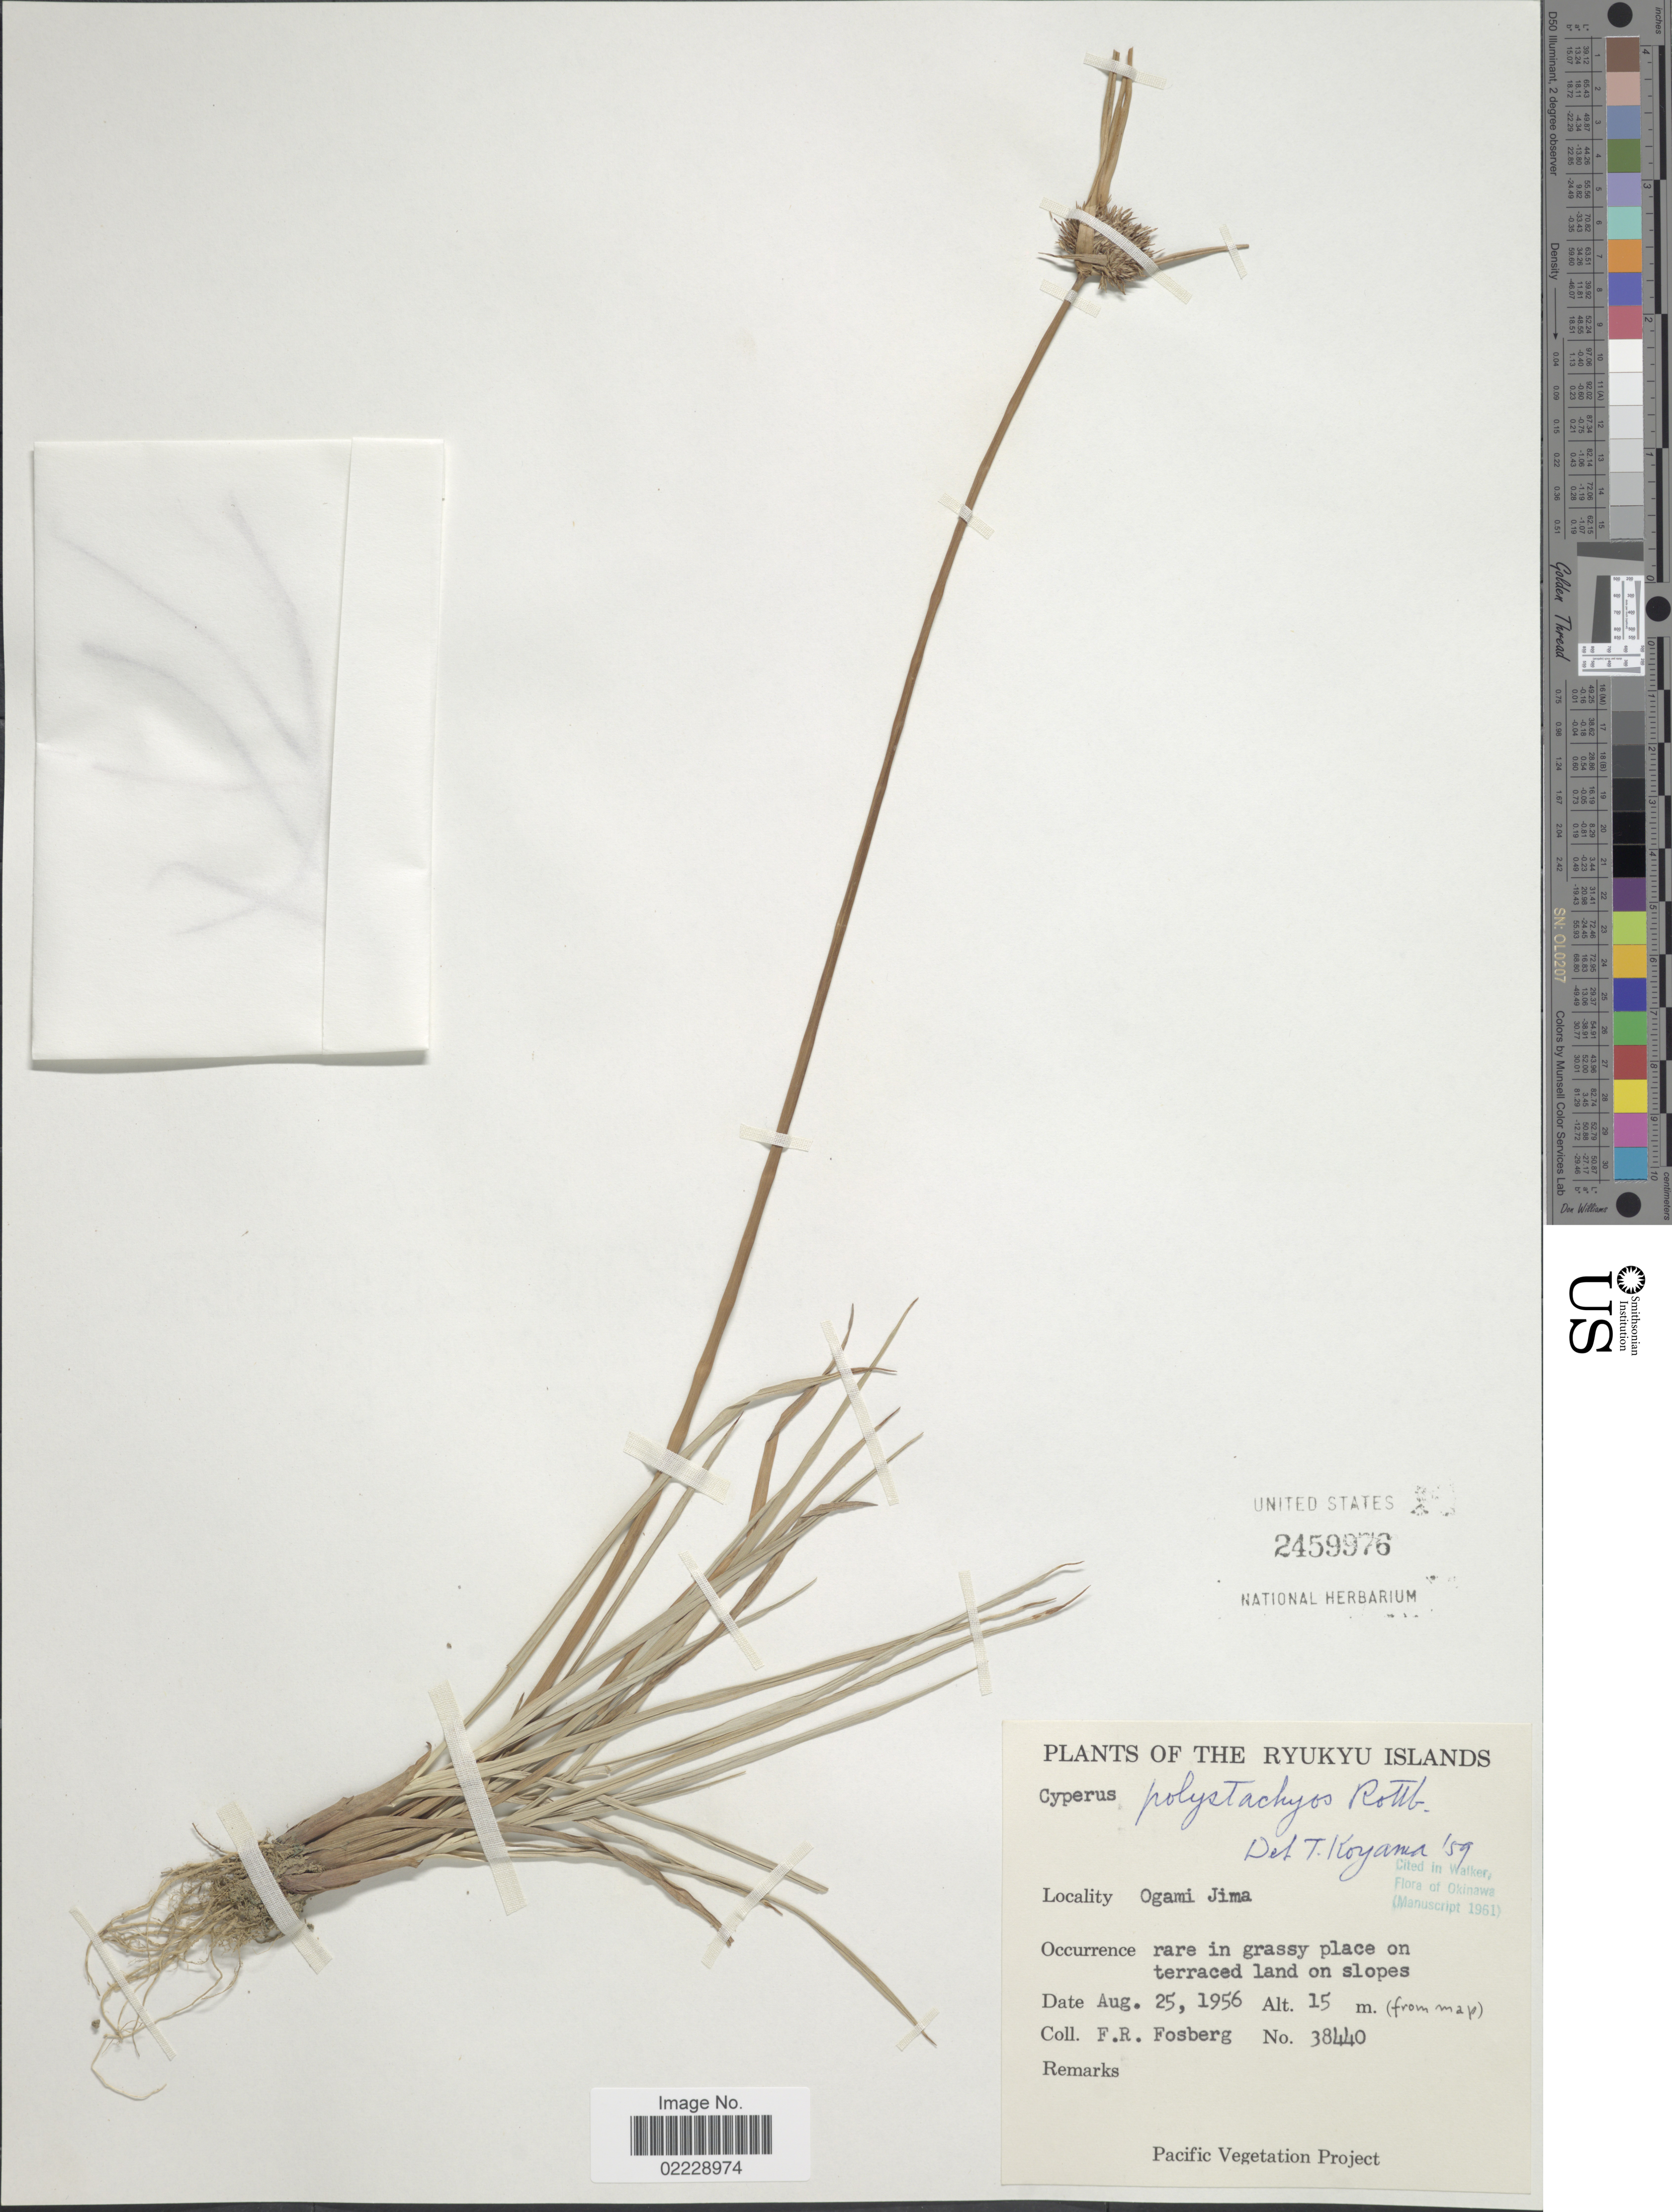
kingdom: Plantae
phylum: Tracheophyta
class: Liliopsida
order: Poales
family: Cyperaceae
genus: Cyperus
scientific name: Cyperus polystachyos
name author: Rottb.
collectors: F. R. Fosberg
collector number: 38440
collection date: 1956-08-25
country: Japan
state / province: Okinawa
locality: Ryukyu Islands. Ogami Jima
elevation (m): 15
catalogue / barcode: US 2459976